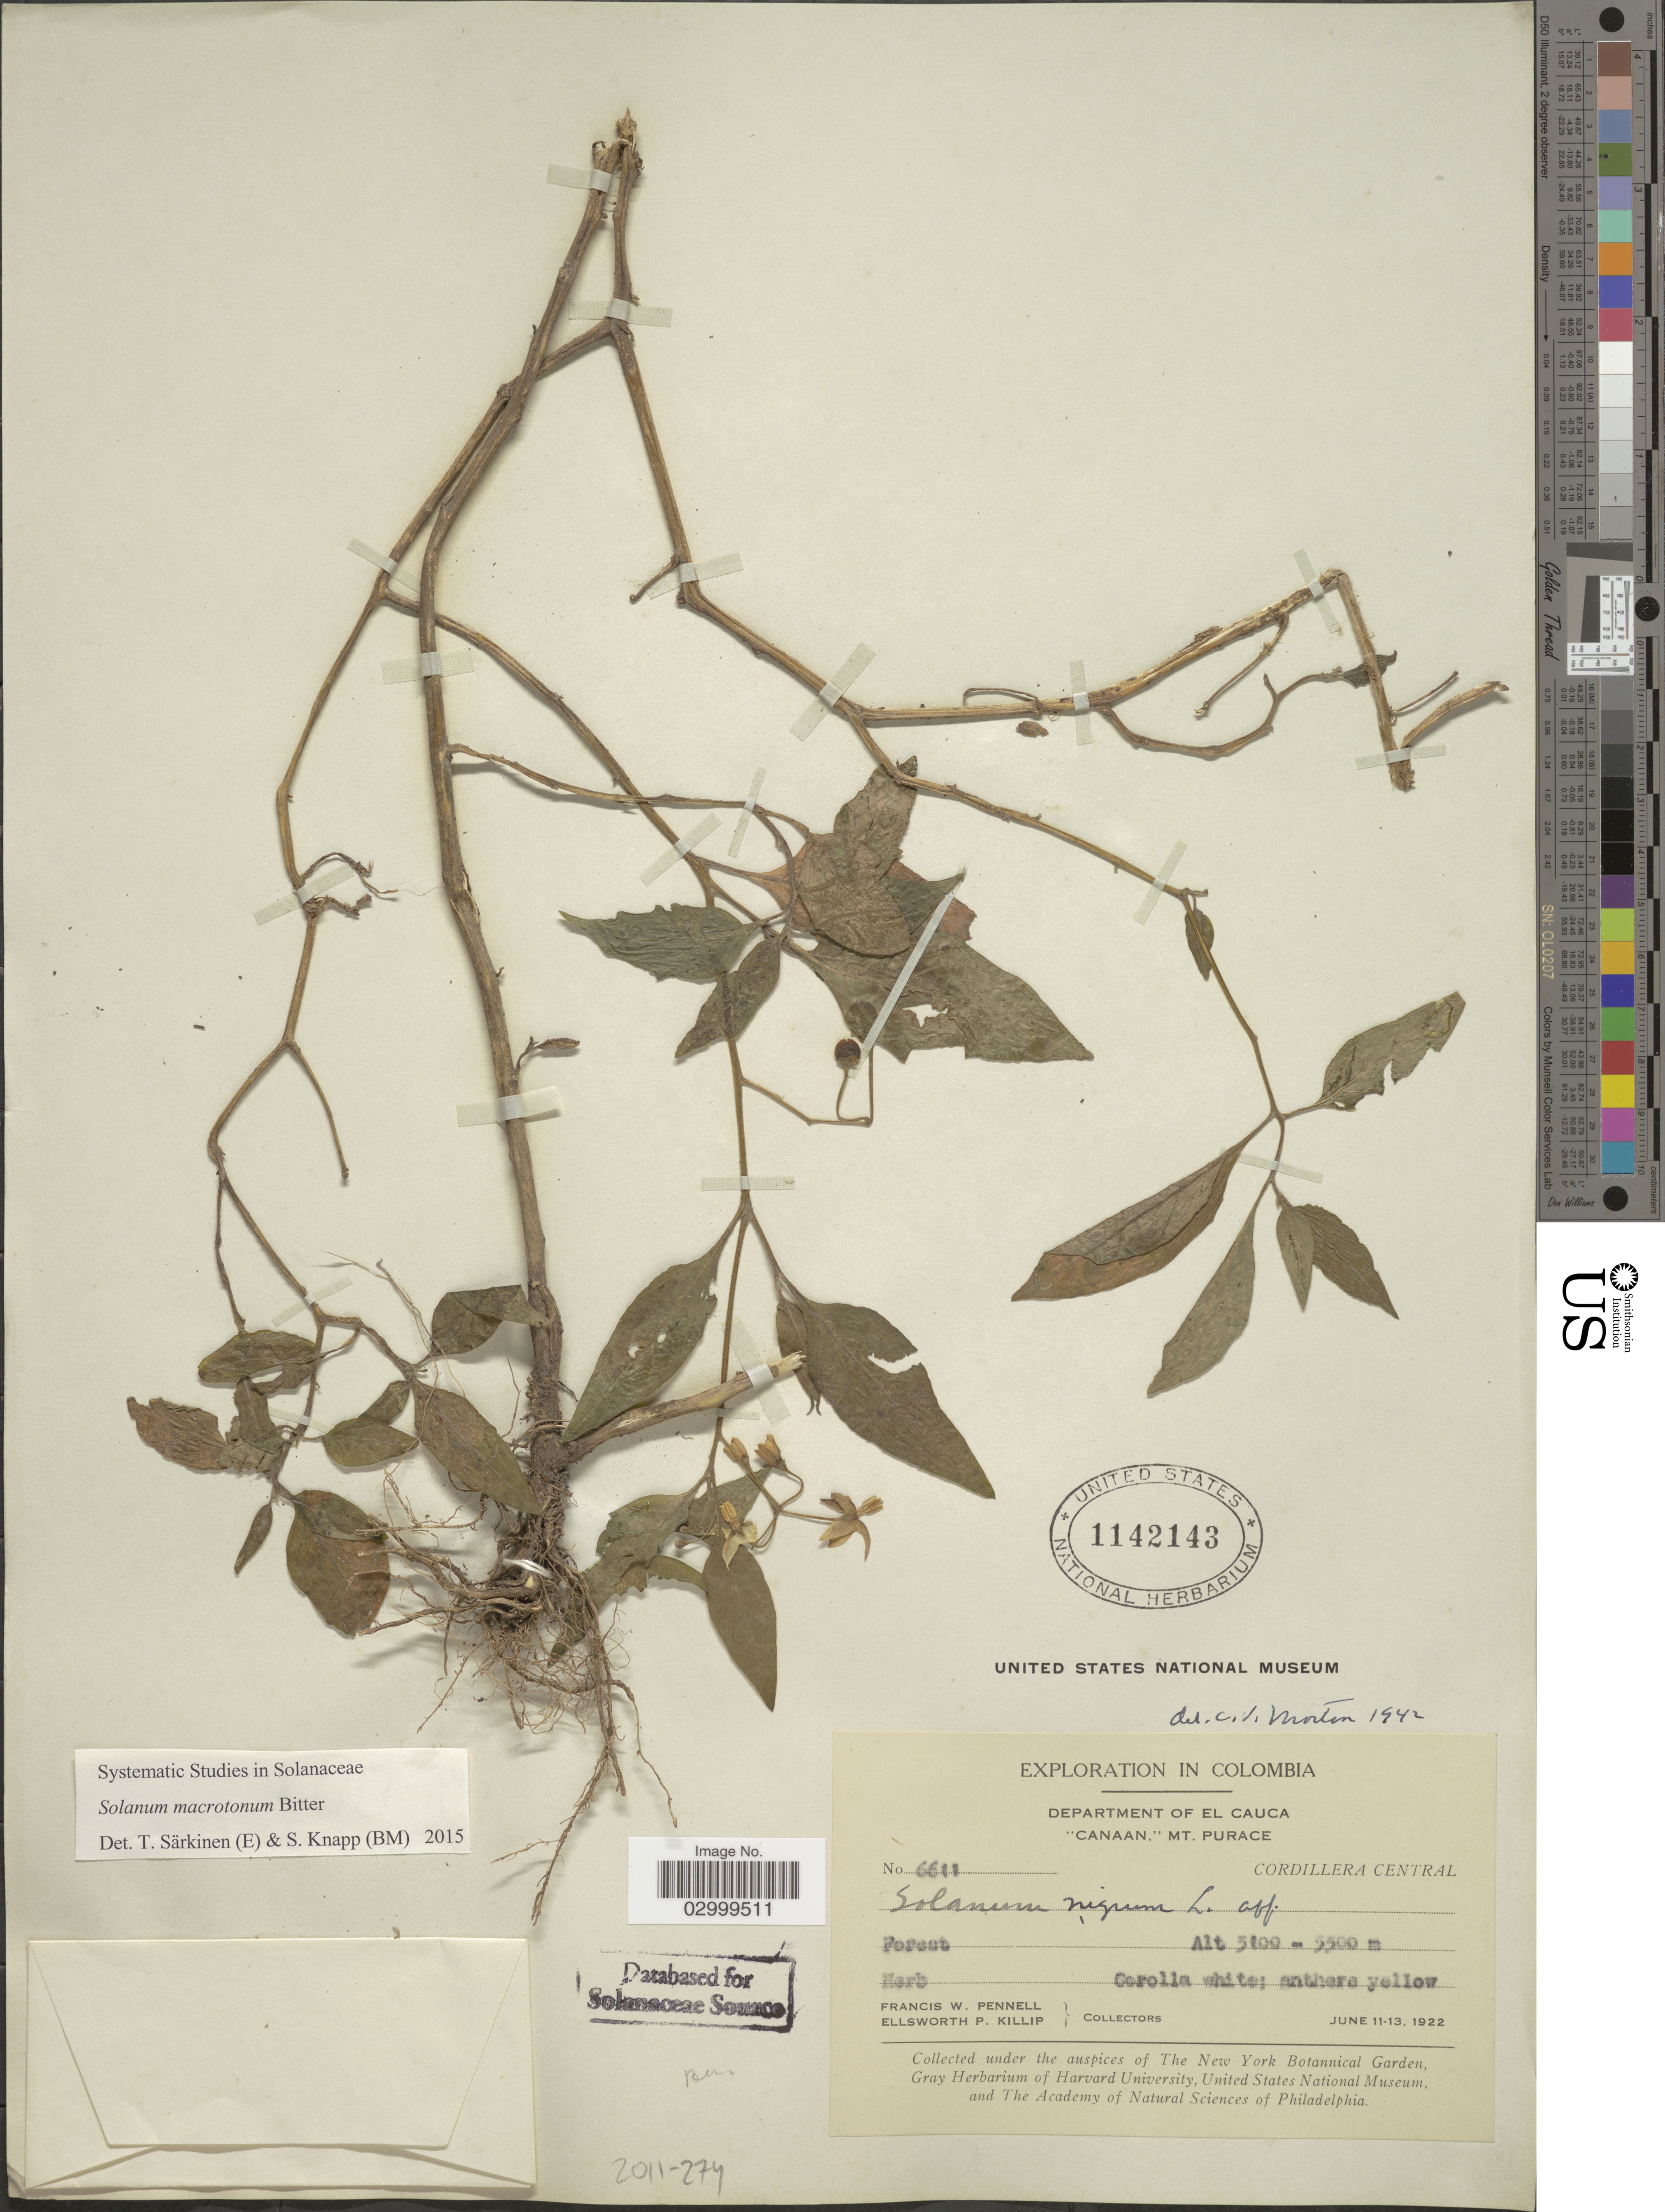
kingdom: Plantae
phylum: Tracheophyta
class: Magnoliopsida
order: Solanales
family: Solanaceae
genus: Solanum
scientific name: Solanum macrotonum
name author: Bitter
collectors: F. W. Pennell & E. P. Killip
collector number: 6611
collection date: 1922-06-11/1922-06-13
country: Colombia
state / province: Cauca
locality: Department of El Cauca. "Canaan," Mt. Purace. Cordillera Central.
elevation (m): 3100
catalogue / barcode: US 1142143